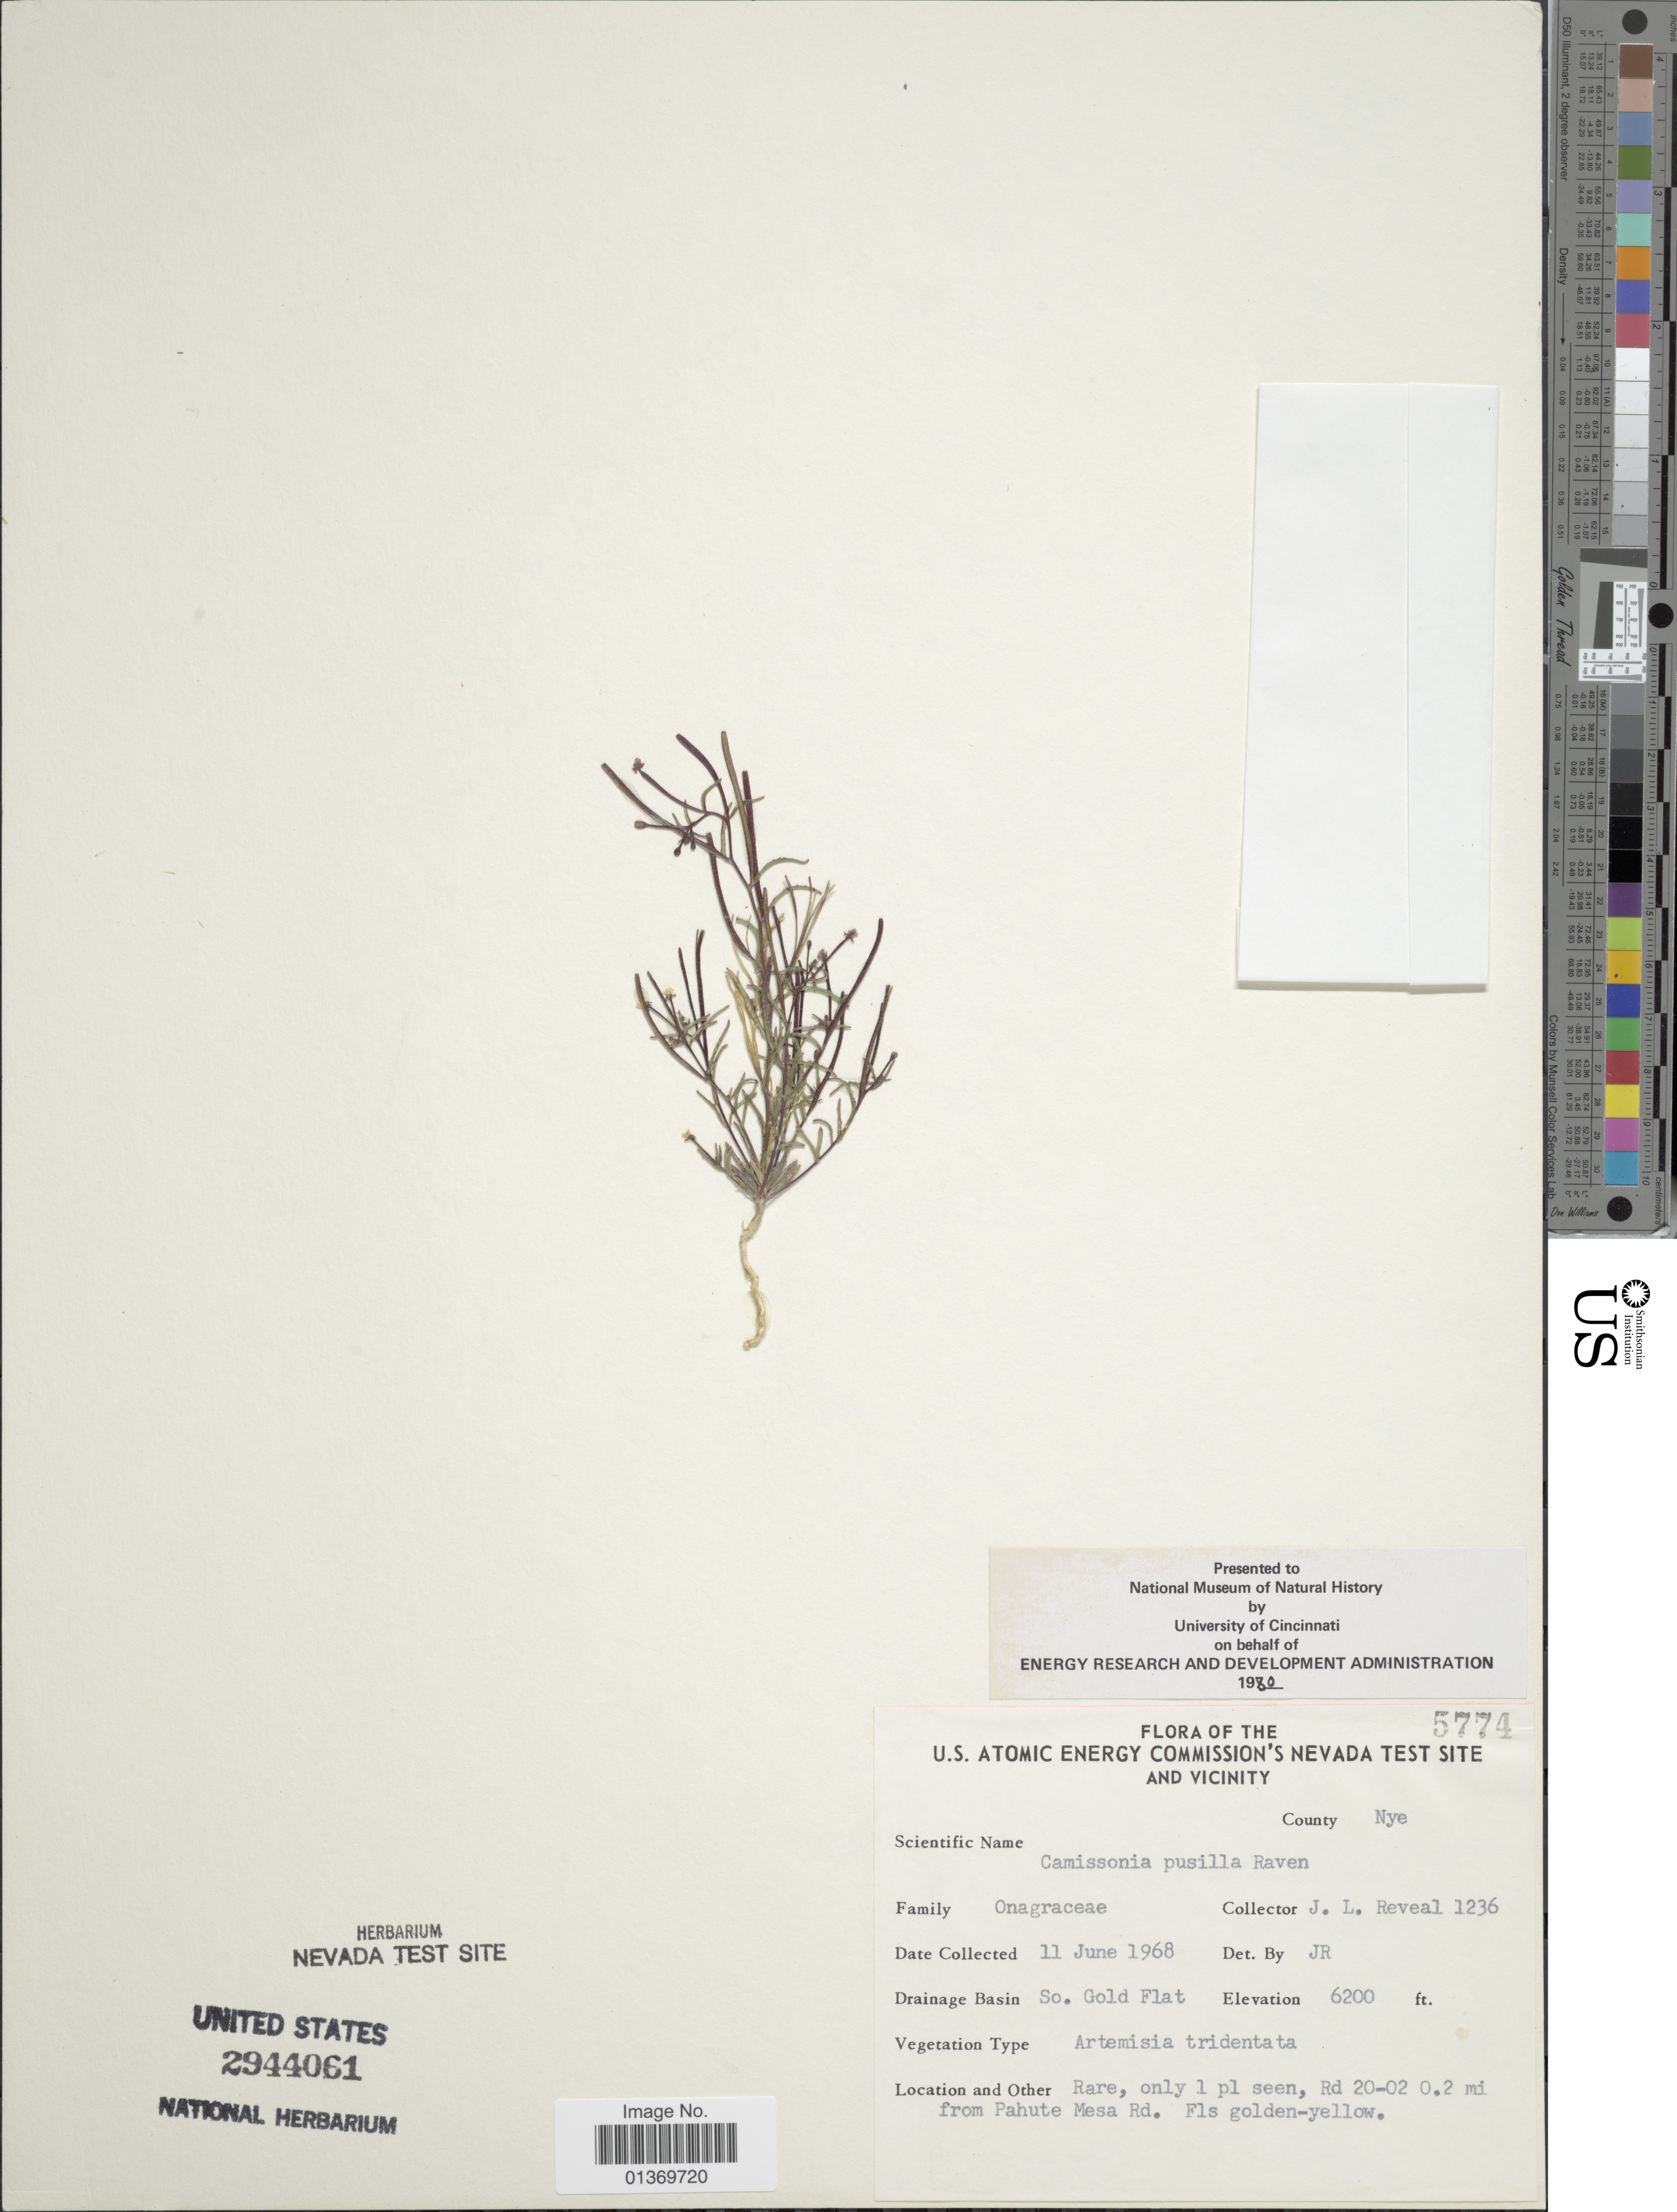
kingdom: Plantae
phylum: Tracheophyta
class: Magnoliopsida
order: Myrtales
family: Onagraceae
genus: Camissonia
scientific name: Camissonia pusilla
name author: P.H. Raven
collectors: J. L. Reveal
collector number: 5774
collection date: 1968-06-11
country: United States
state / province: Nevada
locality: U. S. Atomic Energy Commission's Nevada Test Site and Vicinity, County Nye, So. Gold Flat, Rd 20-02 0.2 mi from Pahute Mesa Rd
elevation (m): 1890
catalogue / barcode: US 2944061